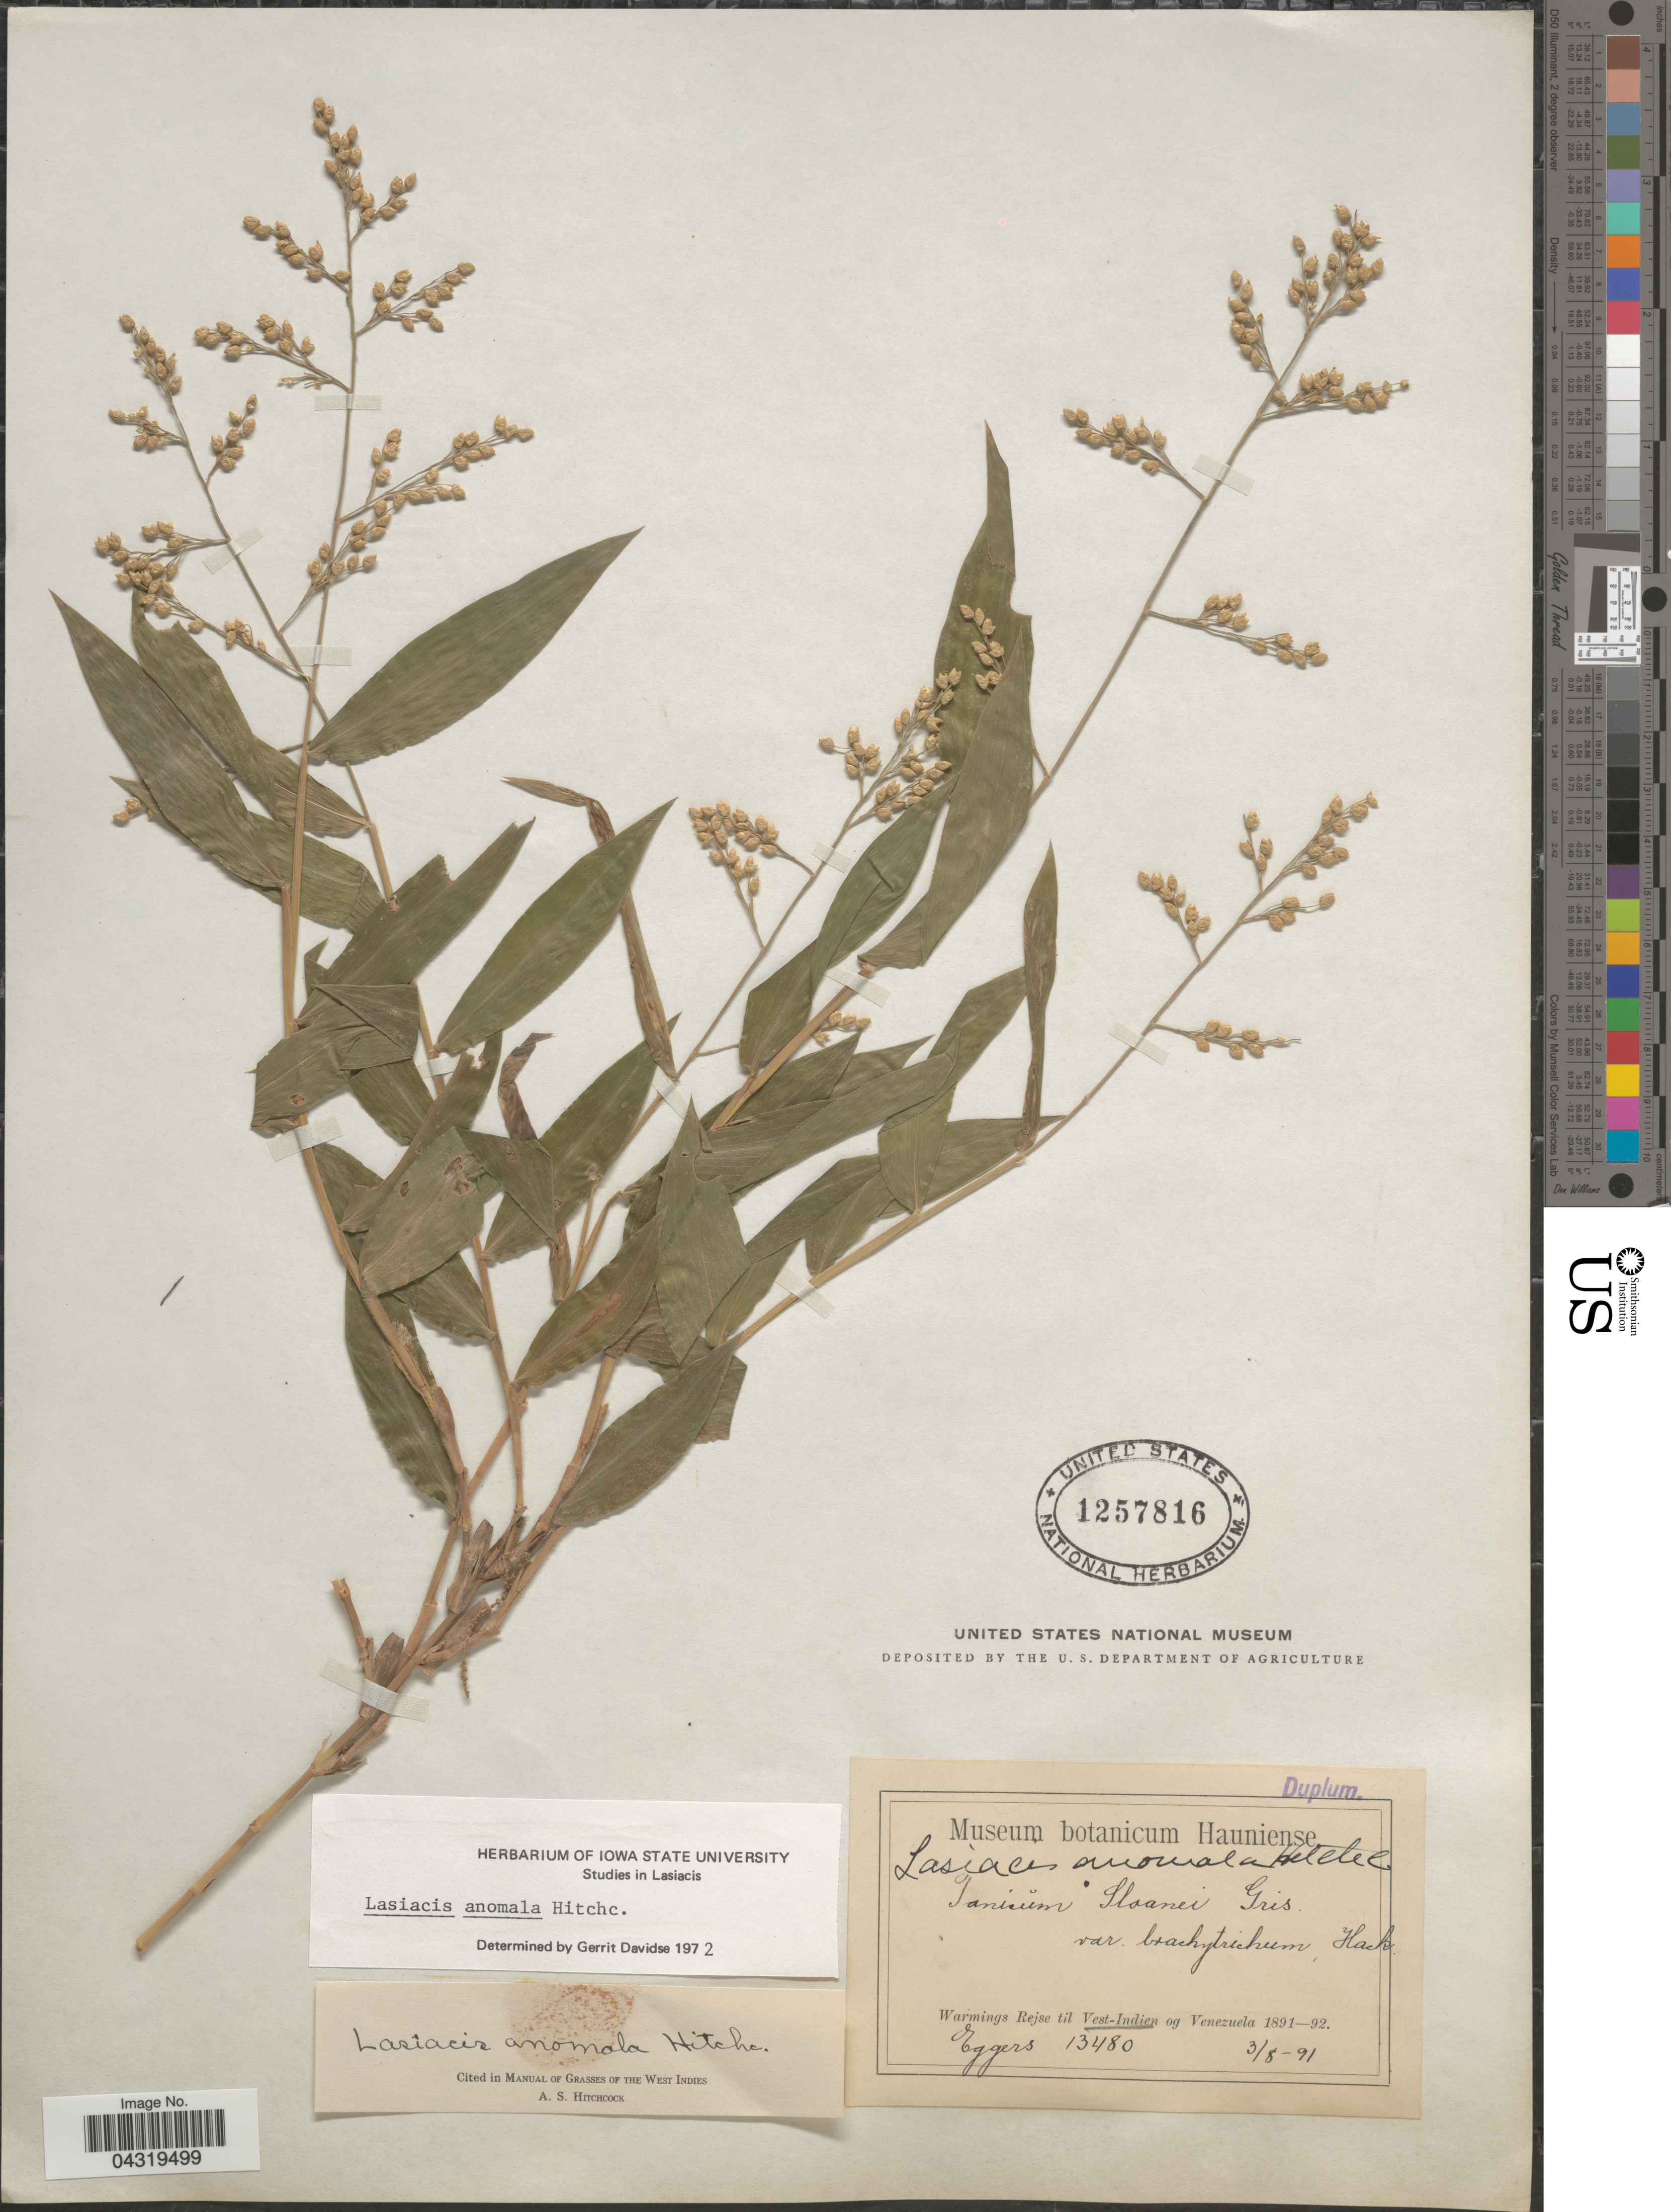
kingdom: Plantae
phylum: Tracheophyta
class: Liliopsida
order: Poales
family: Poaceae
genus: Lasiacis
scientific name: Lasiacis anomala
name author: Hitchc.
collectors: -. Eggers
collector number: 13480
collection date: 1891-08-03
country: Venezuela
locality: Warmings Rejse til Vest-Indien og Venezuela 1891-92.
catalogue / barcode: US 1257816